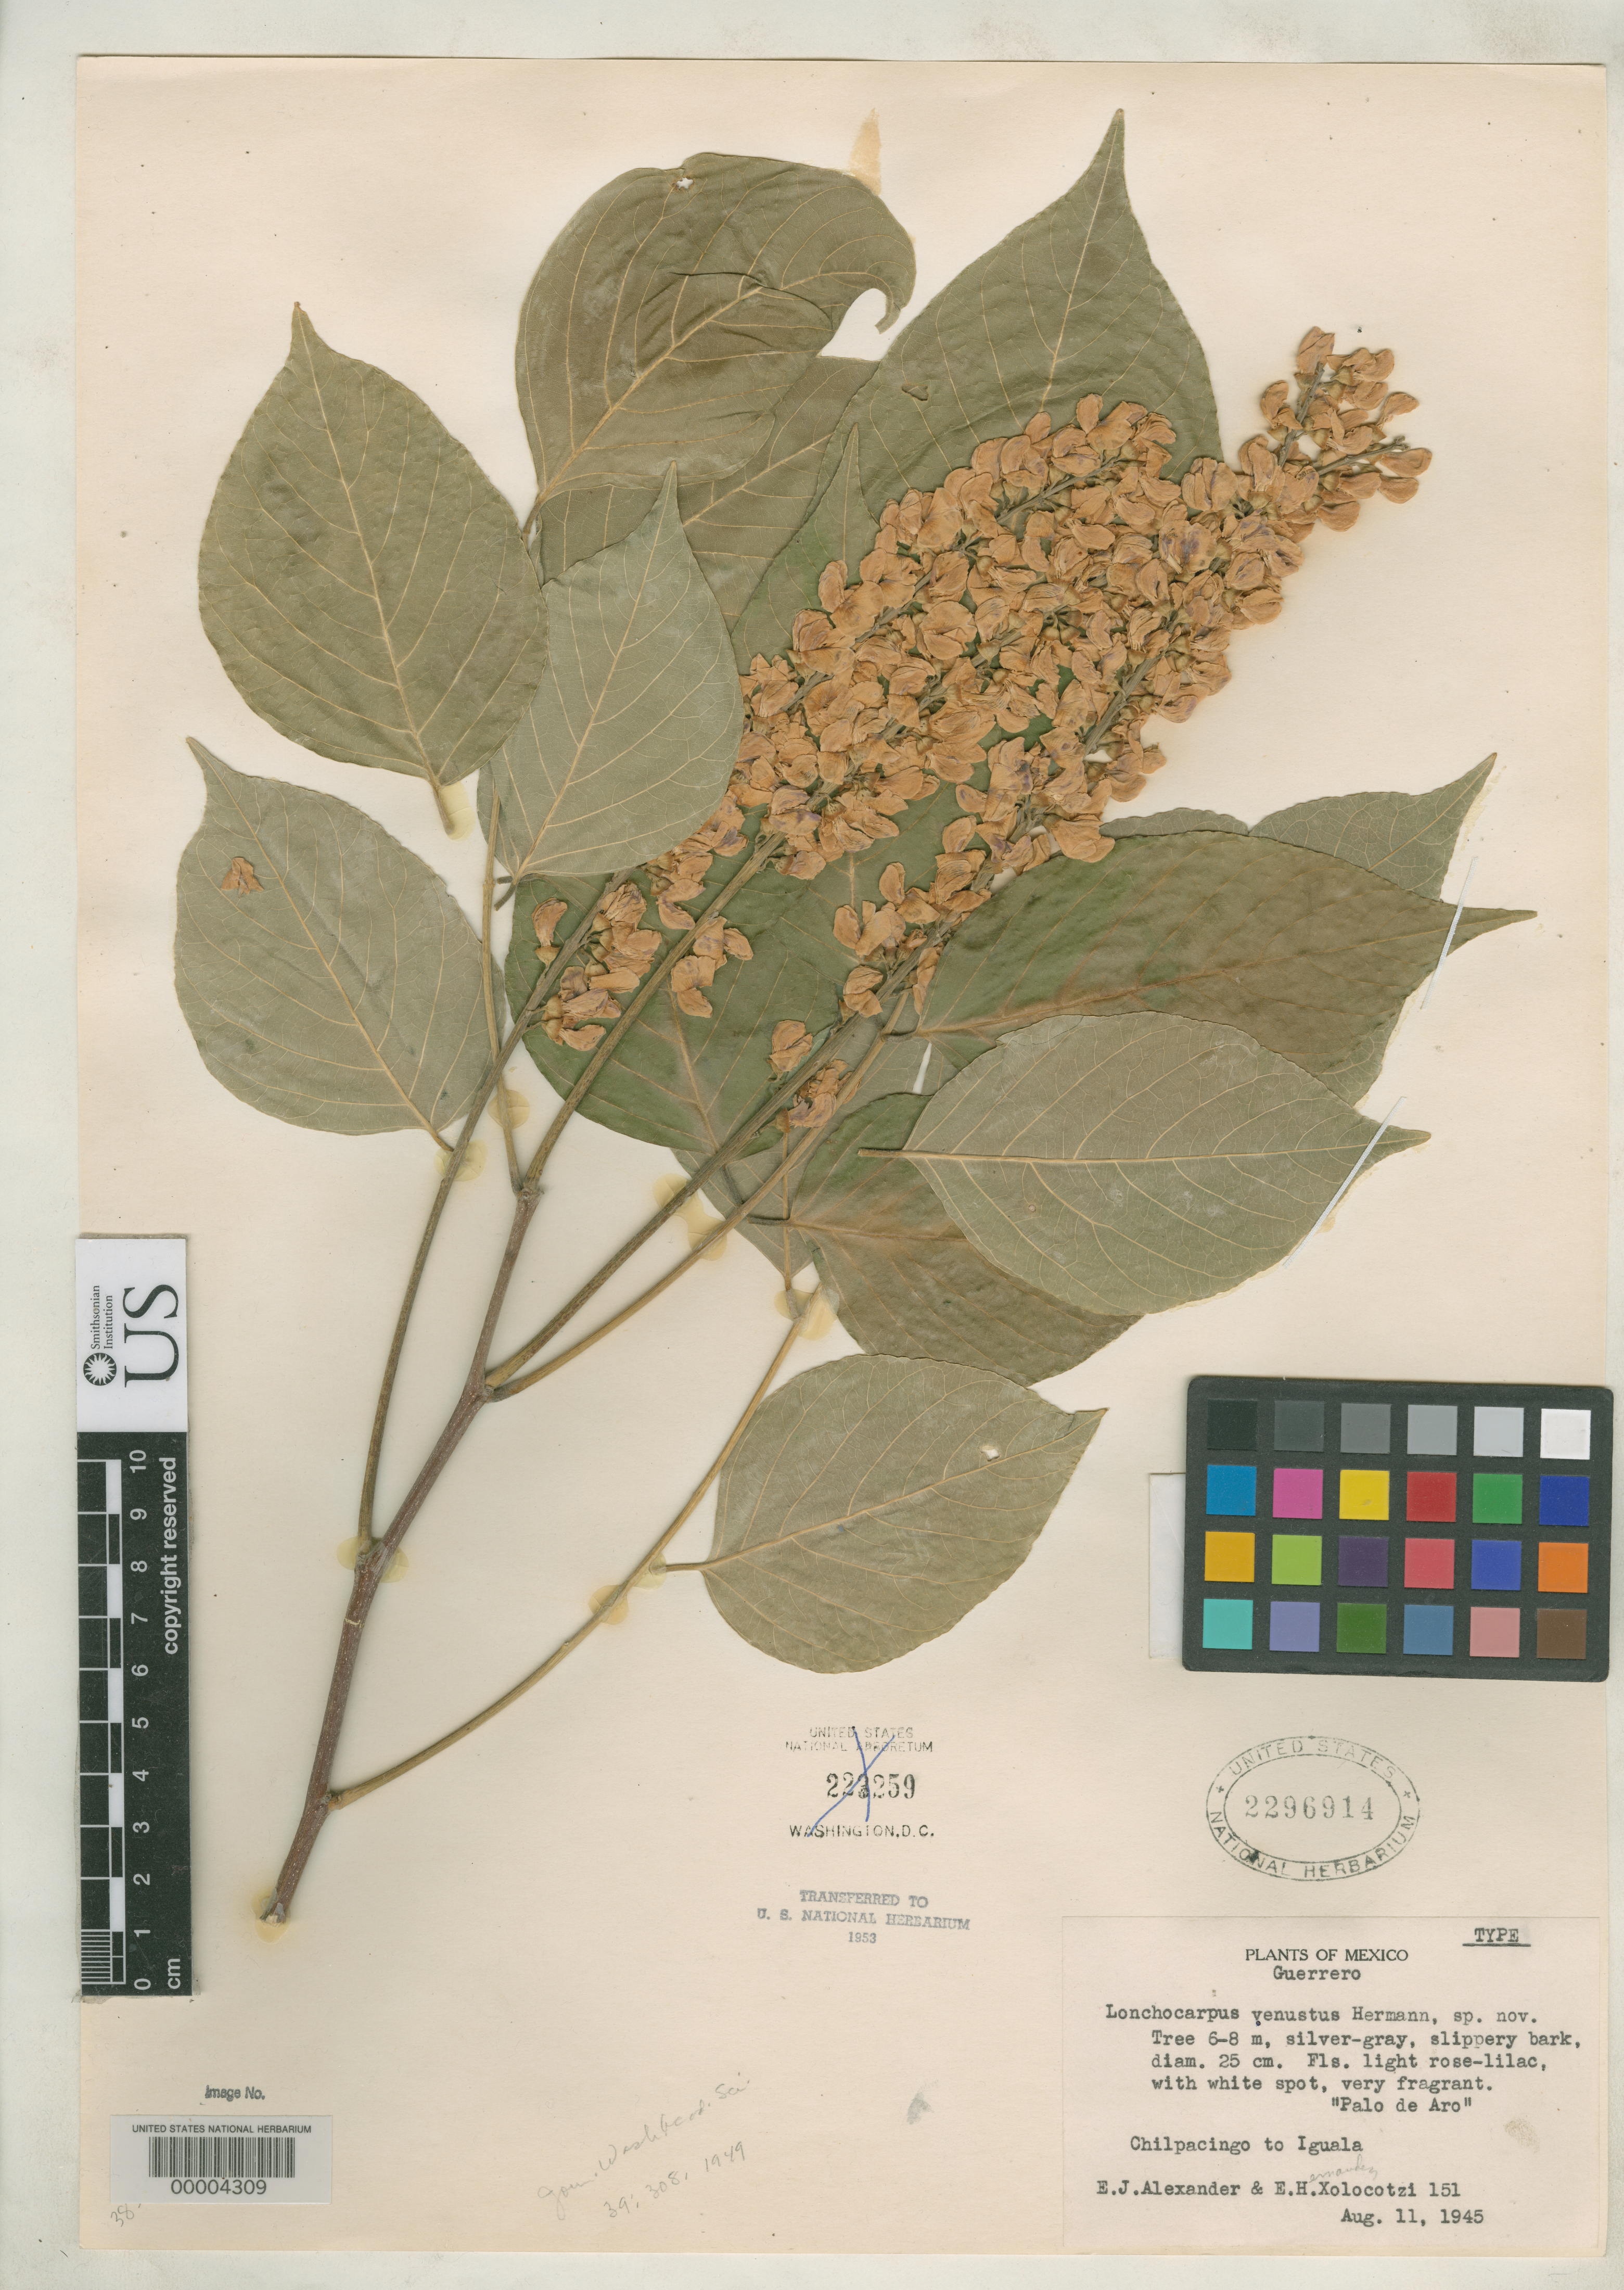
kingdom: Plantae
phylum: Tracheophyta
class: Magnoliopsida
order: Fabales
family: Fabaceae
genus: Lonchocarpus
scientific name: Lonchocarpus venustus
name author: F.J. Herm.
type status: Holotype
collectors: E. J. Alexander & E. I. Hernández-X.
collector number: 151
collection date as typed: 11 Aug 1945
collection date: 1945-08-11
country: Mexico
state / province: Guerrero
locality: Chilpacingo to Iguala.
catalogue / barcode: US 2296914